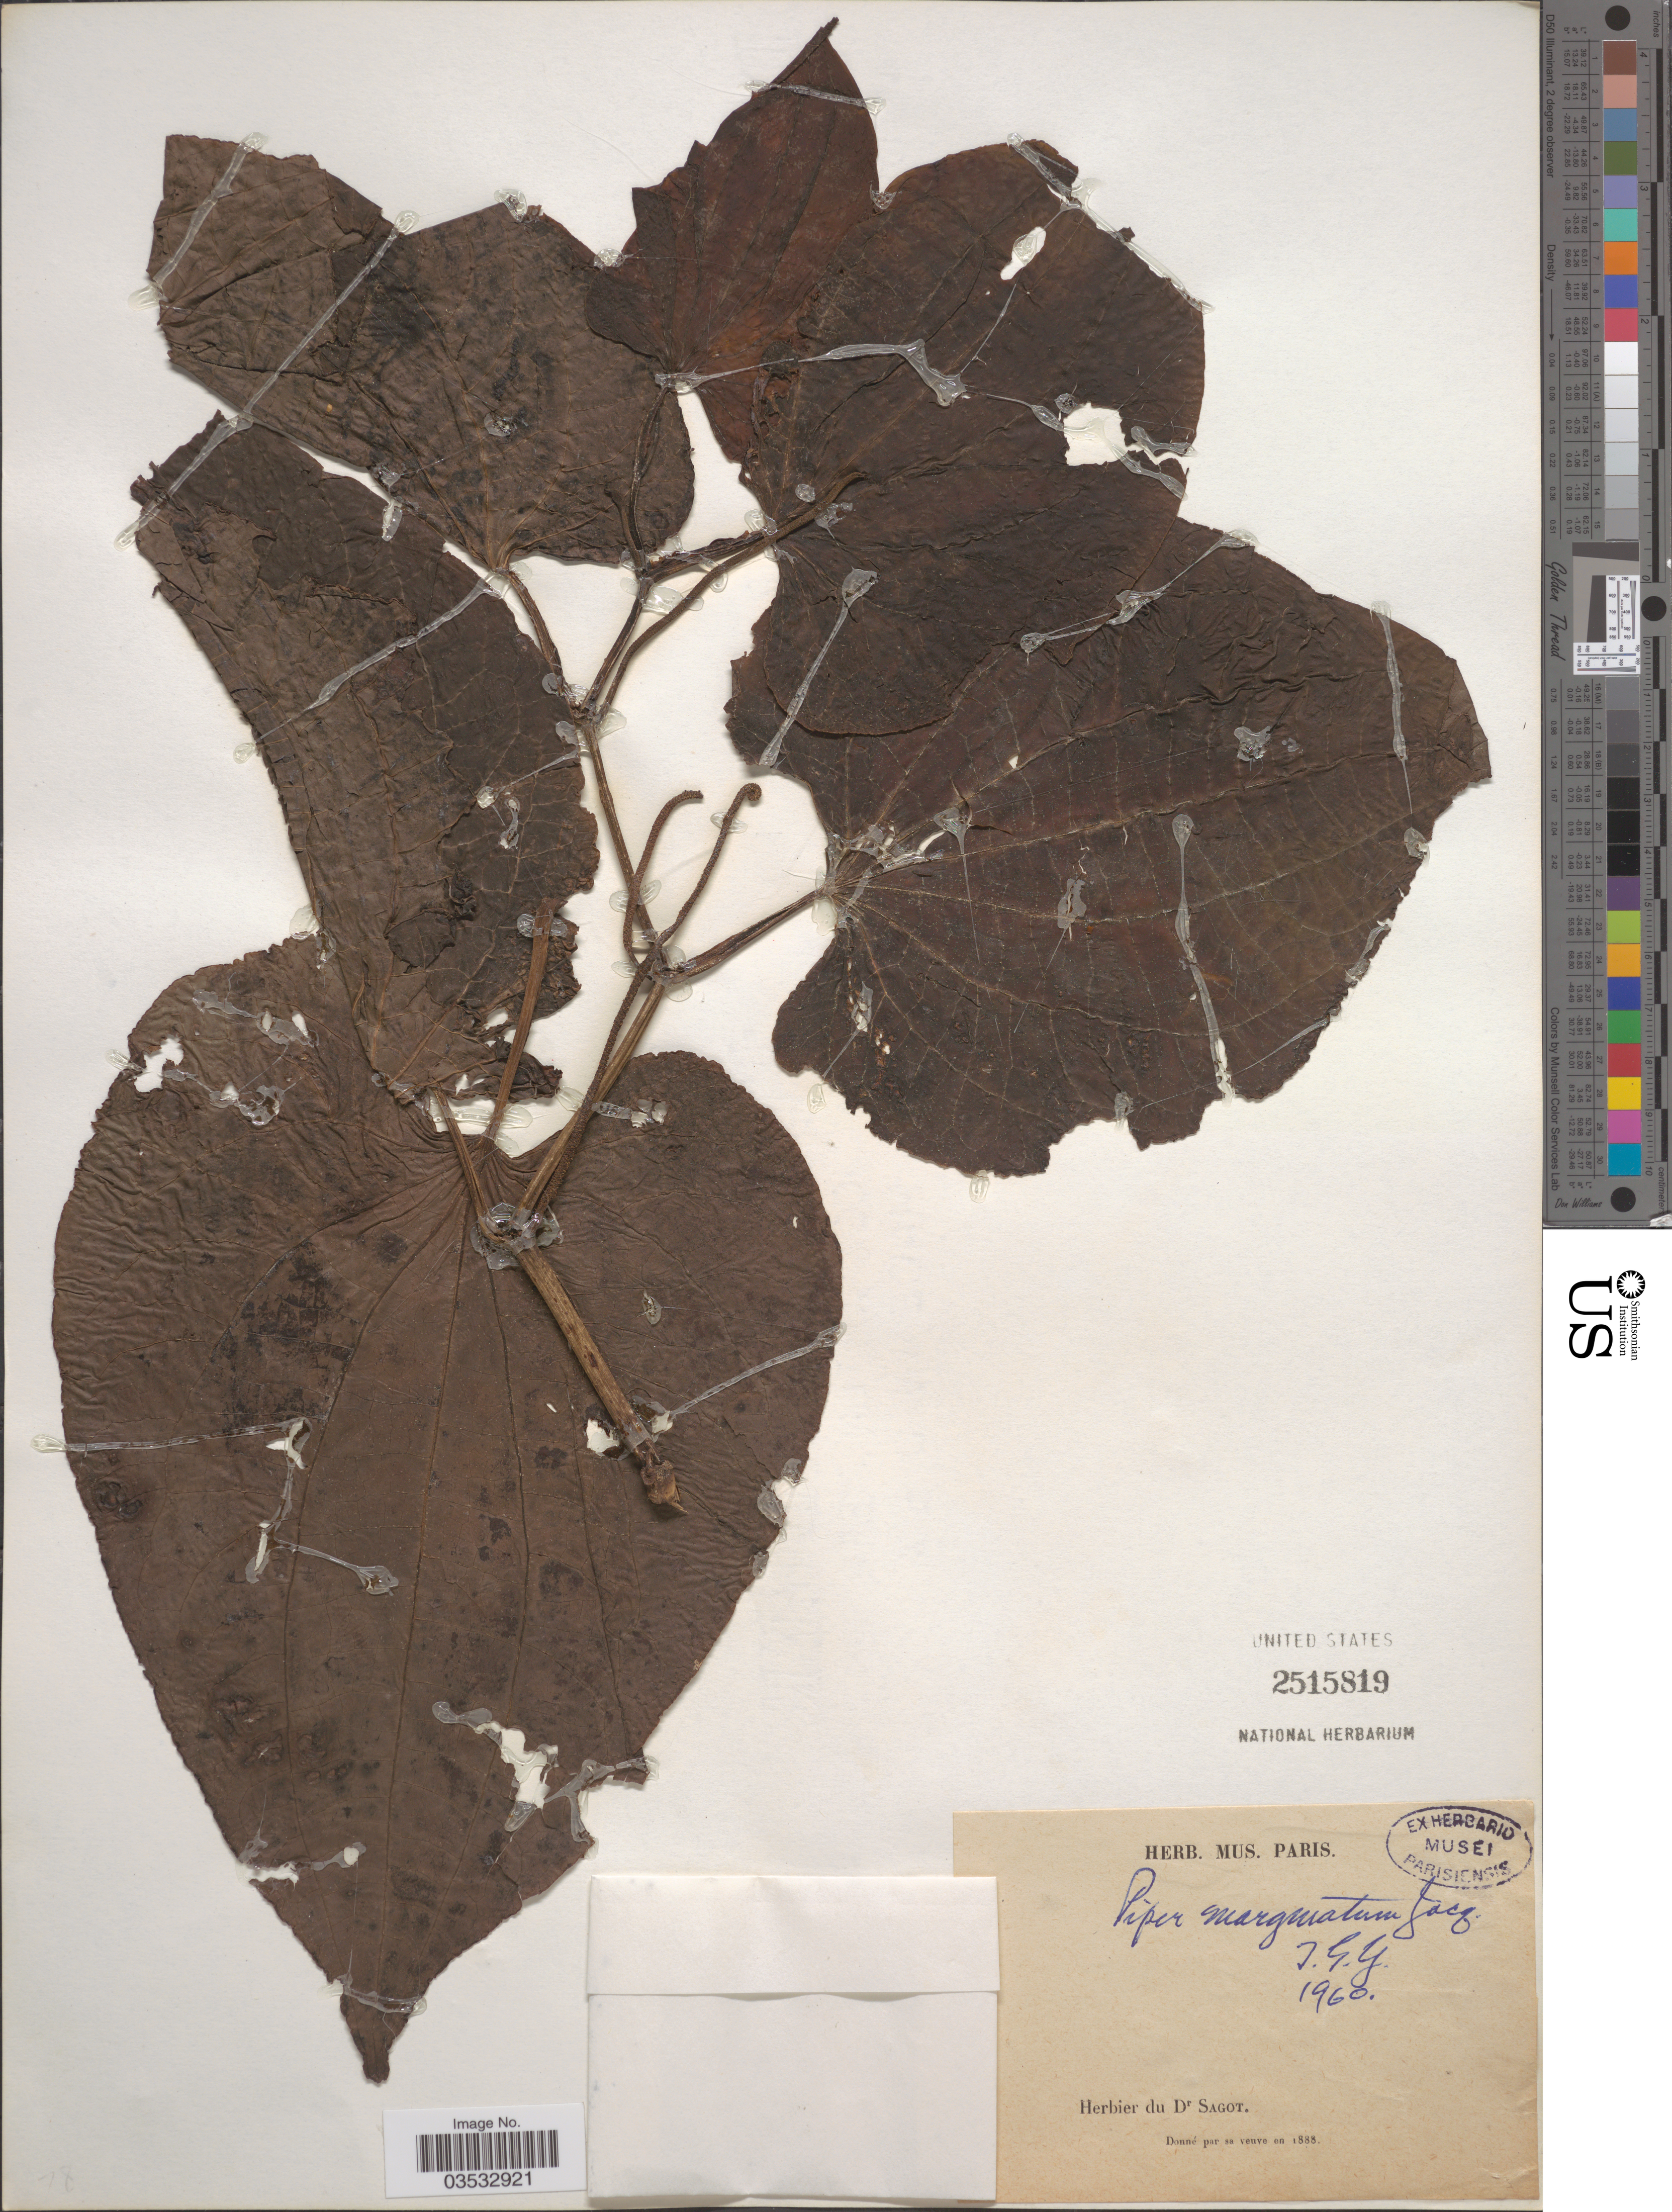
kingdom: Plantae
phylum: Tracheophyta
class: Magnoliopsida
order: Piperales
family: Piperaceae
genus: Piper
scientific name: Piper marginatum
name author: Jacq.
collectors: ex herb. Sagot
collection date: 1888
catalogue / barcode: US 2515819